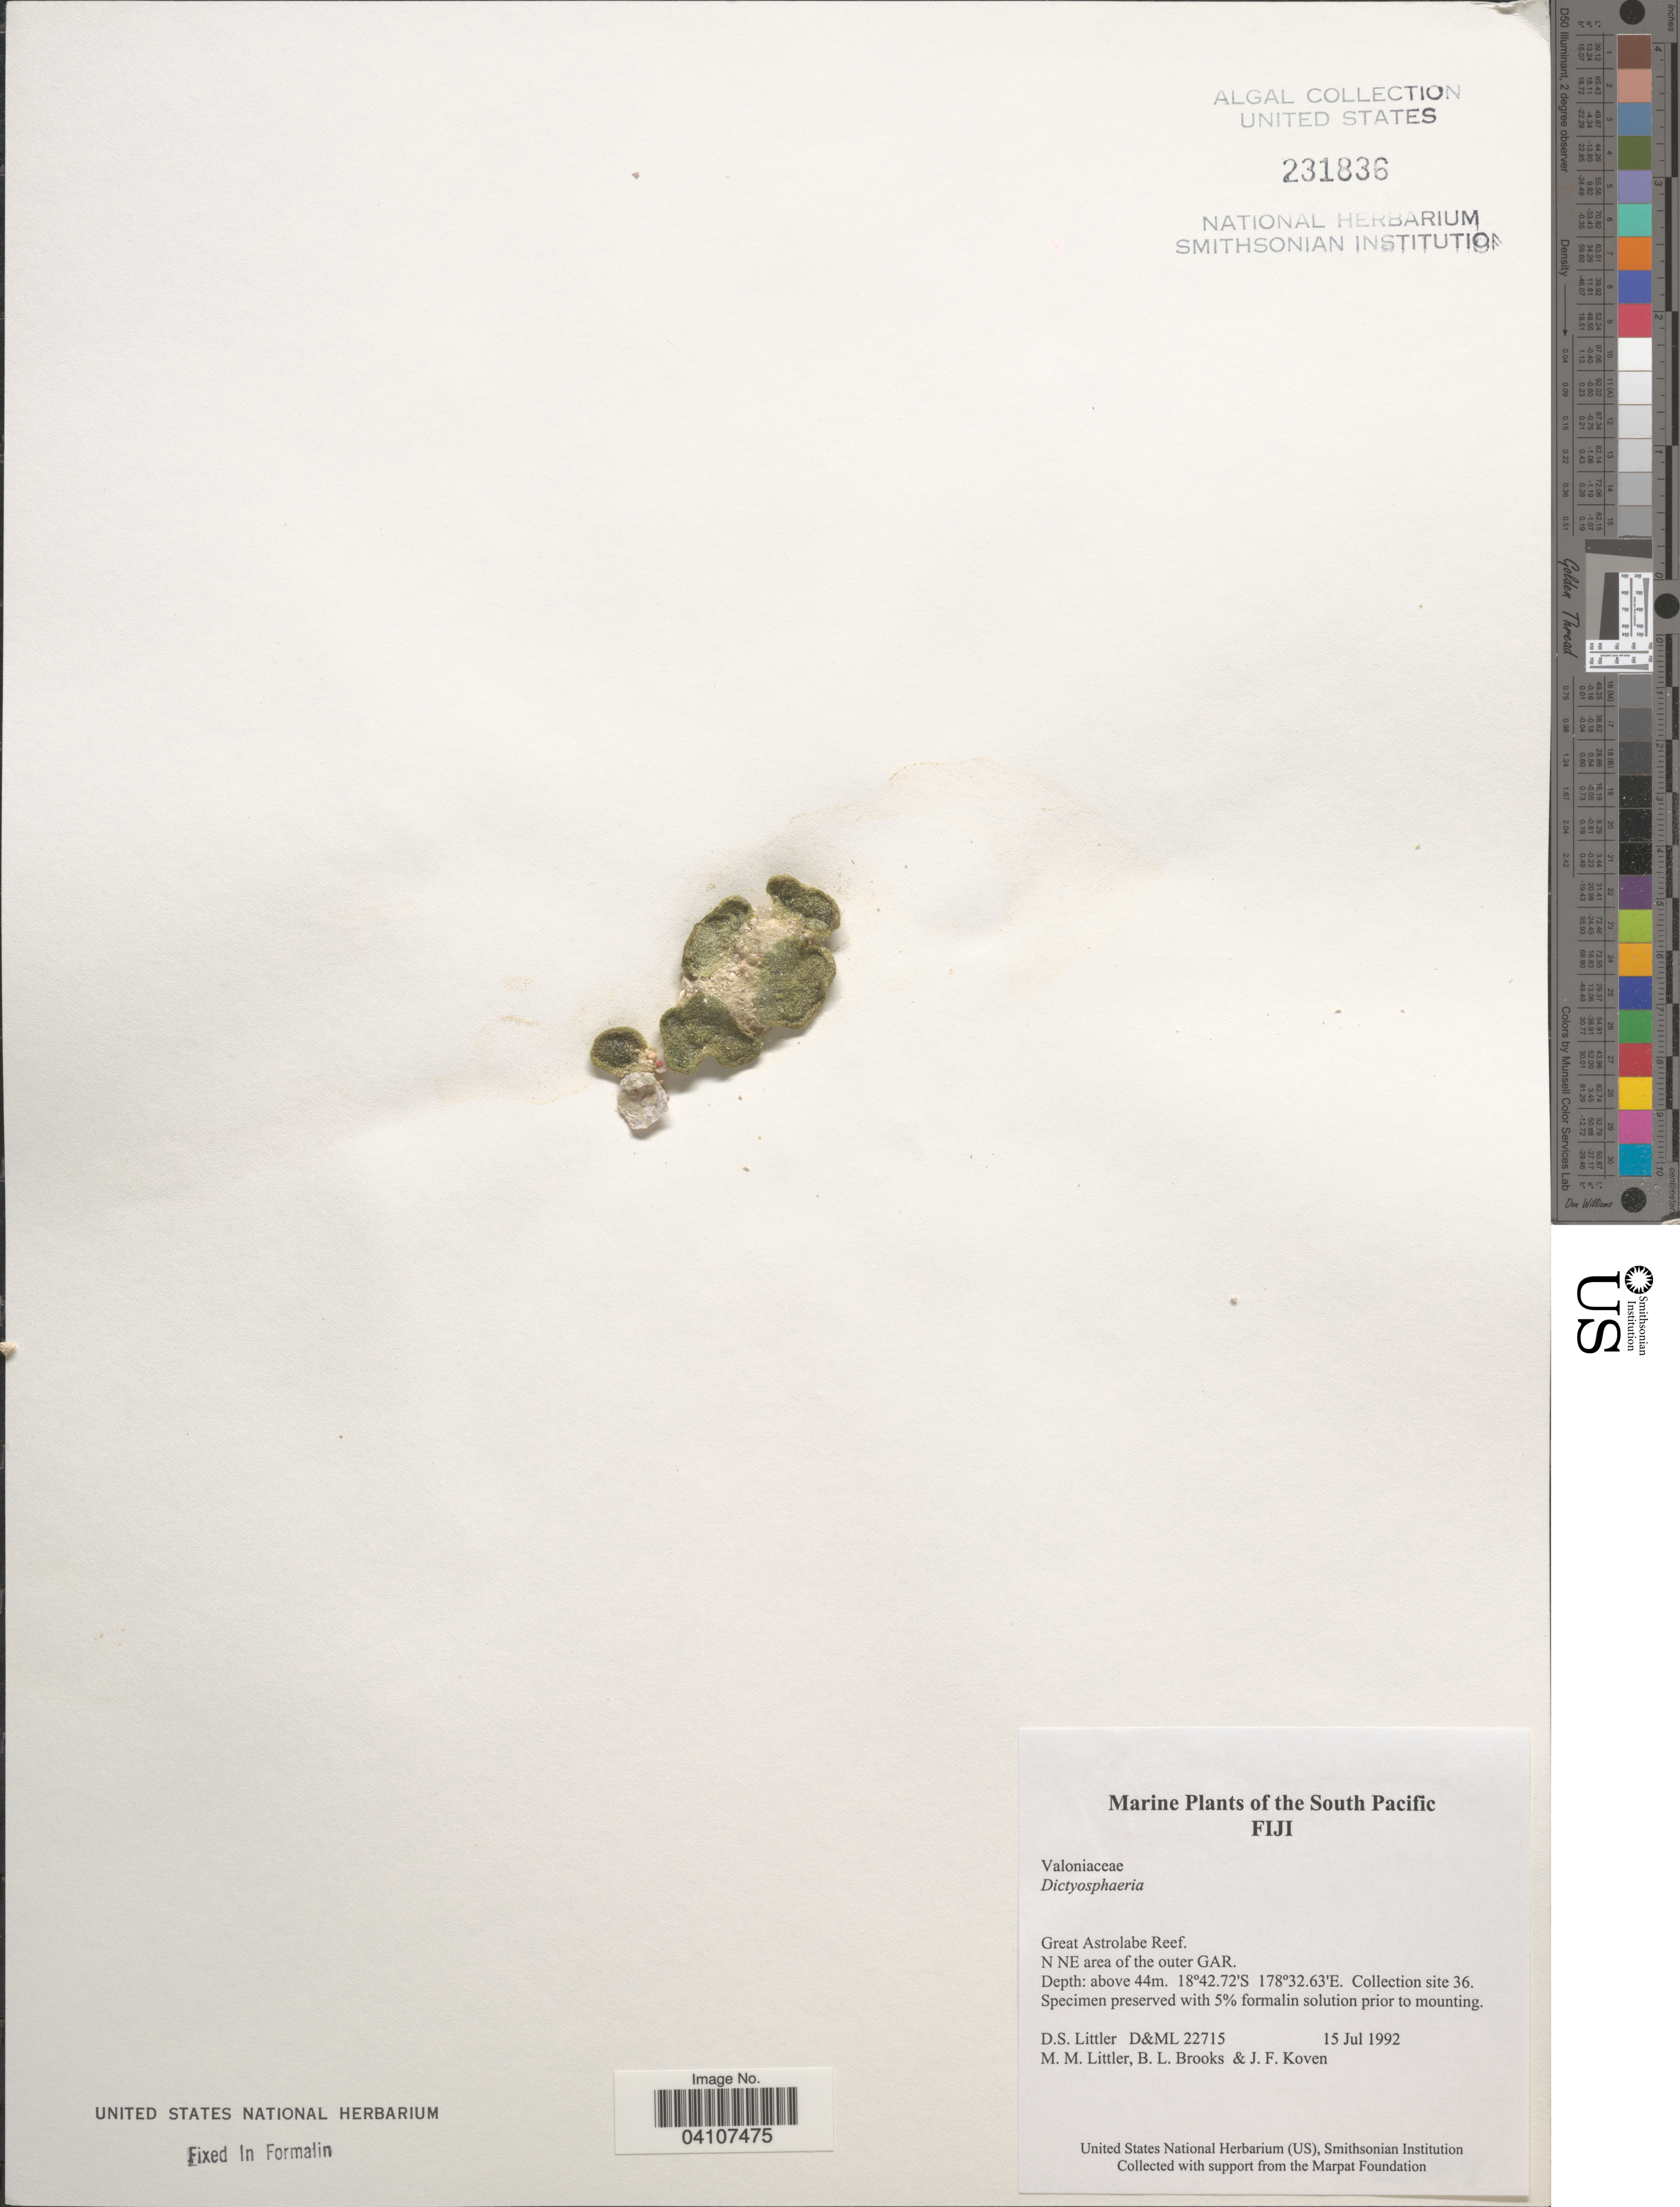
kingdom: Plantae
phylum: Chlorophyta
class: Ulvophyceae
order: Siphonocladales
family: Siphonocladaceae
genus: Dictyosphaeria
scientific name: Dictyosphaeria sp.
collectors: D. S. Littler, B. Brooks & J. Koven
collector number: D&ML 22715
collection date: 1992-07-15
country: Fiji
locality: The South Pacific. Great Astrolabe Reef. N NE area of the outer GAR. Collection site 36.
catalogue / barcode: US 231836